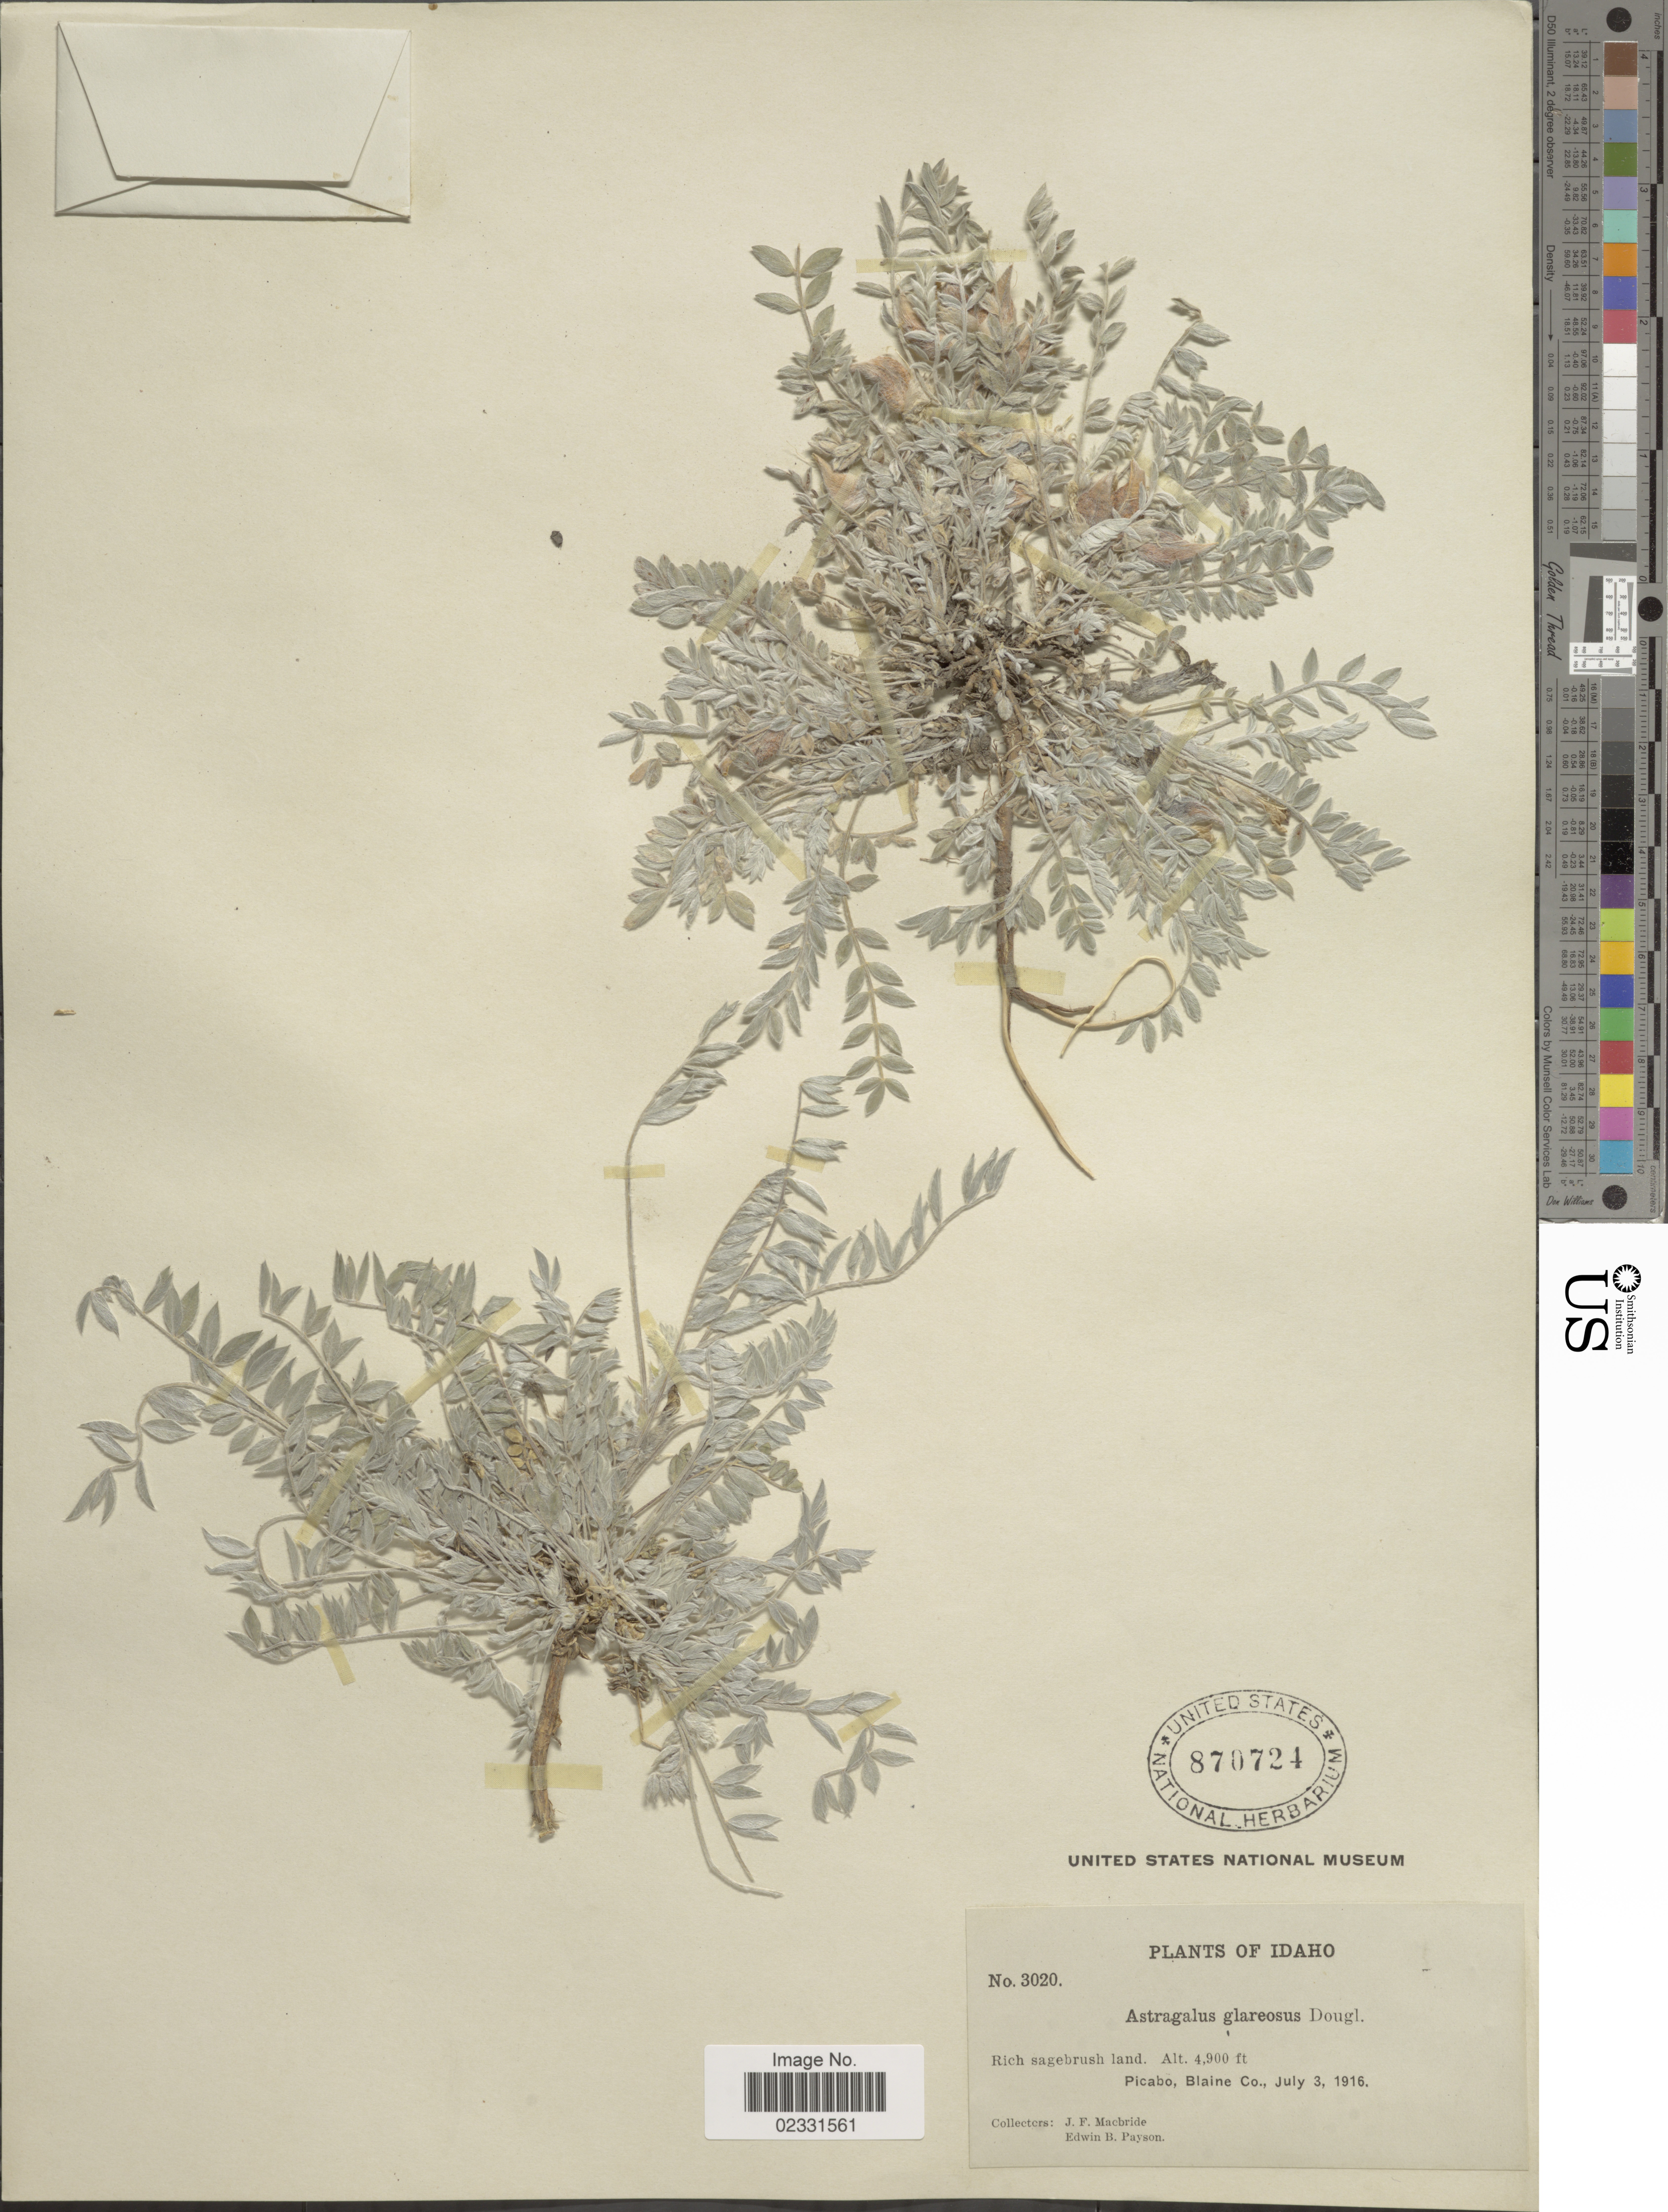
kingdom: Plantae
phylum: Tracheophyta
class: Magnoliopsida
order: Fabales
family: Fabaceae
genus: Astragalus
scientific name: Astragalus purshii var. glareosus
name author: (Douglas ex Hook.) Barneby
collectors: J. F. Macbride & E. B. Payson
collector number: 3020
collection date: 1916-07-03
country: United States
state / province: Idaho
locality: Picabo, Blaine Co.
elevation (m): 1494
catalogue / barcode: US 870724